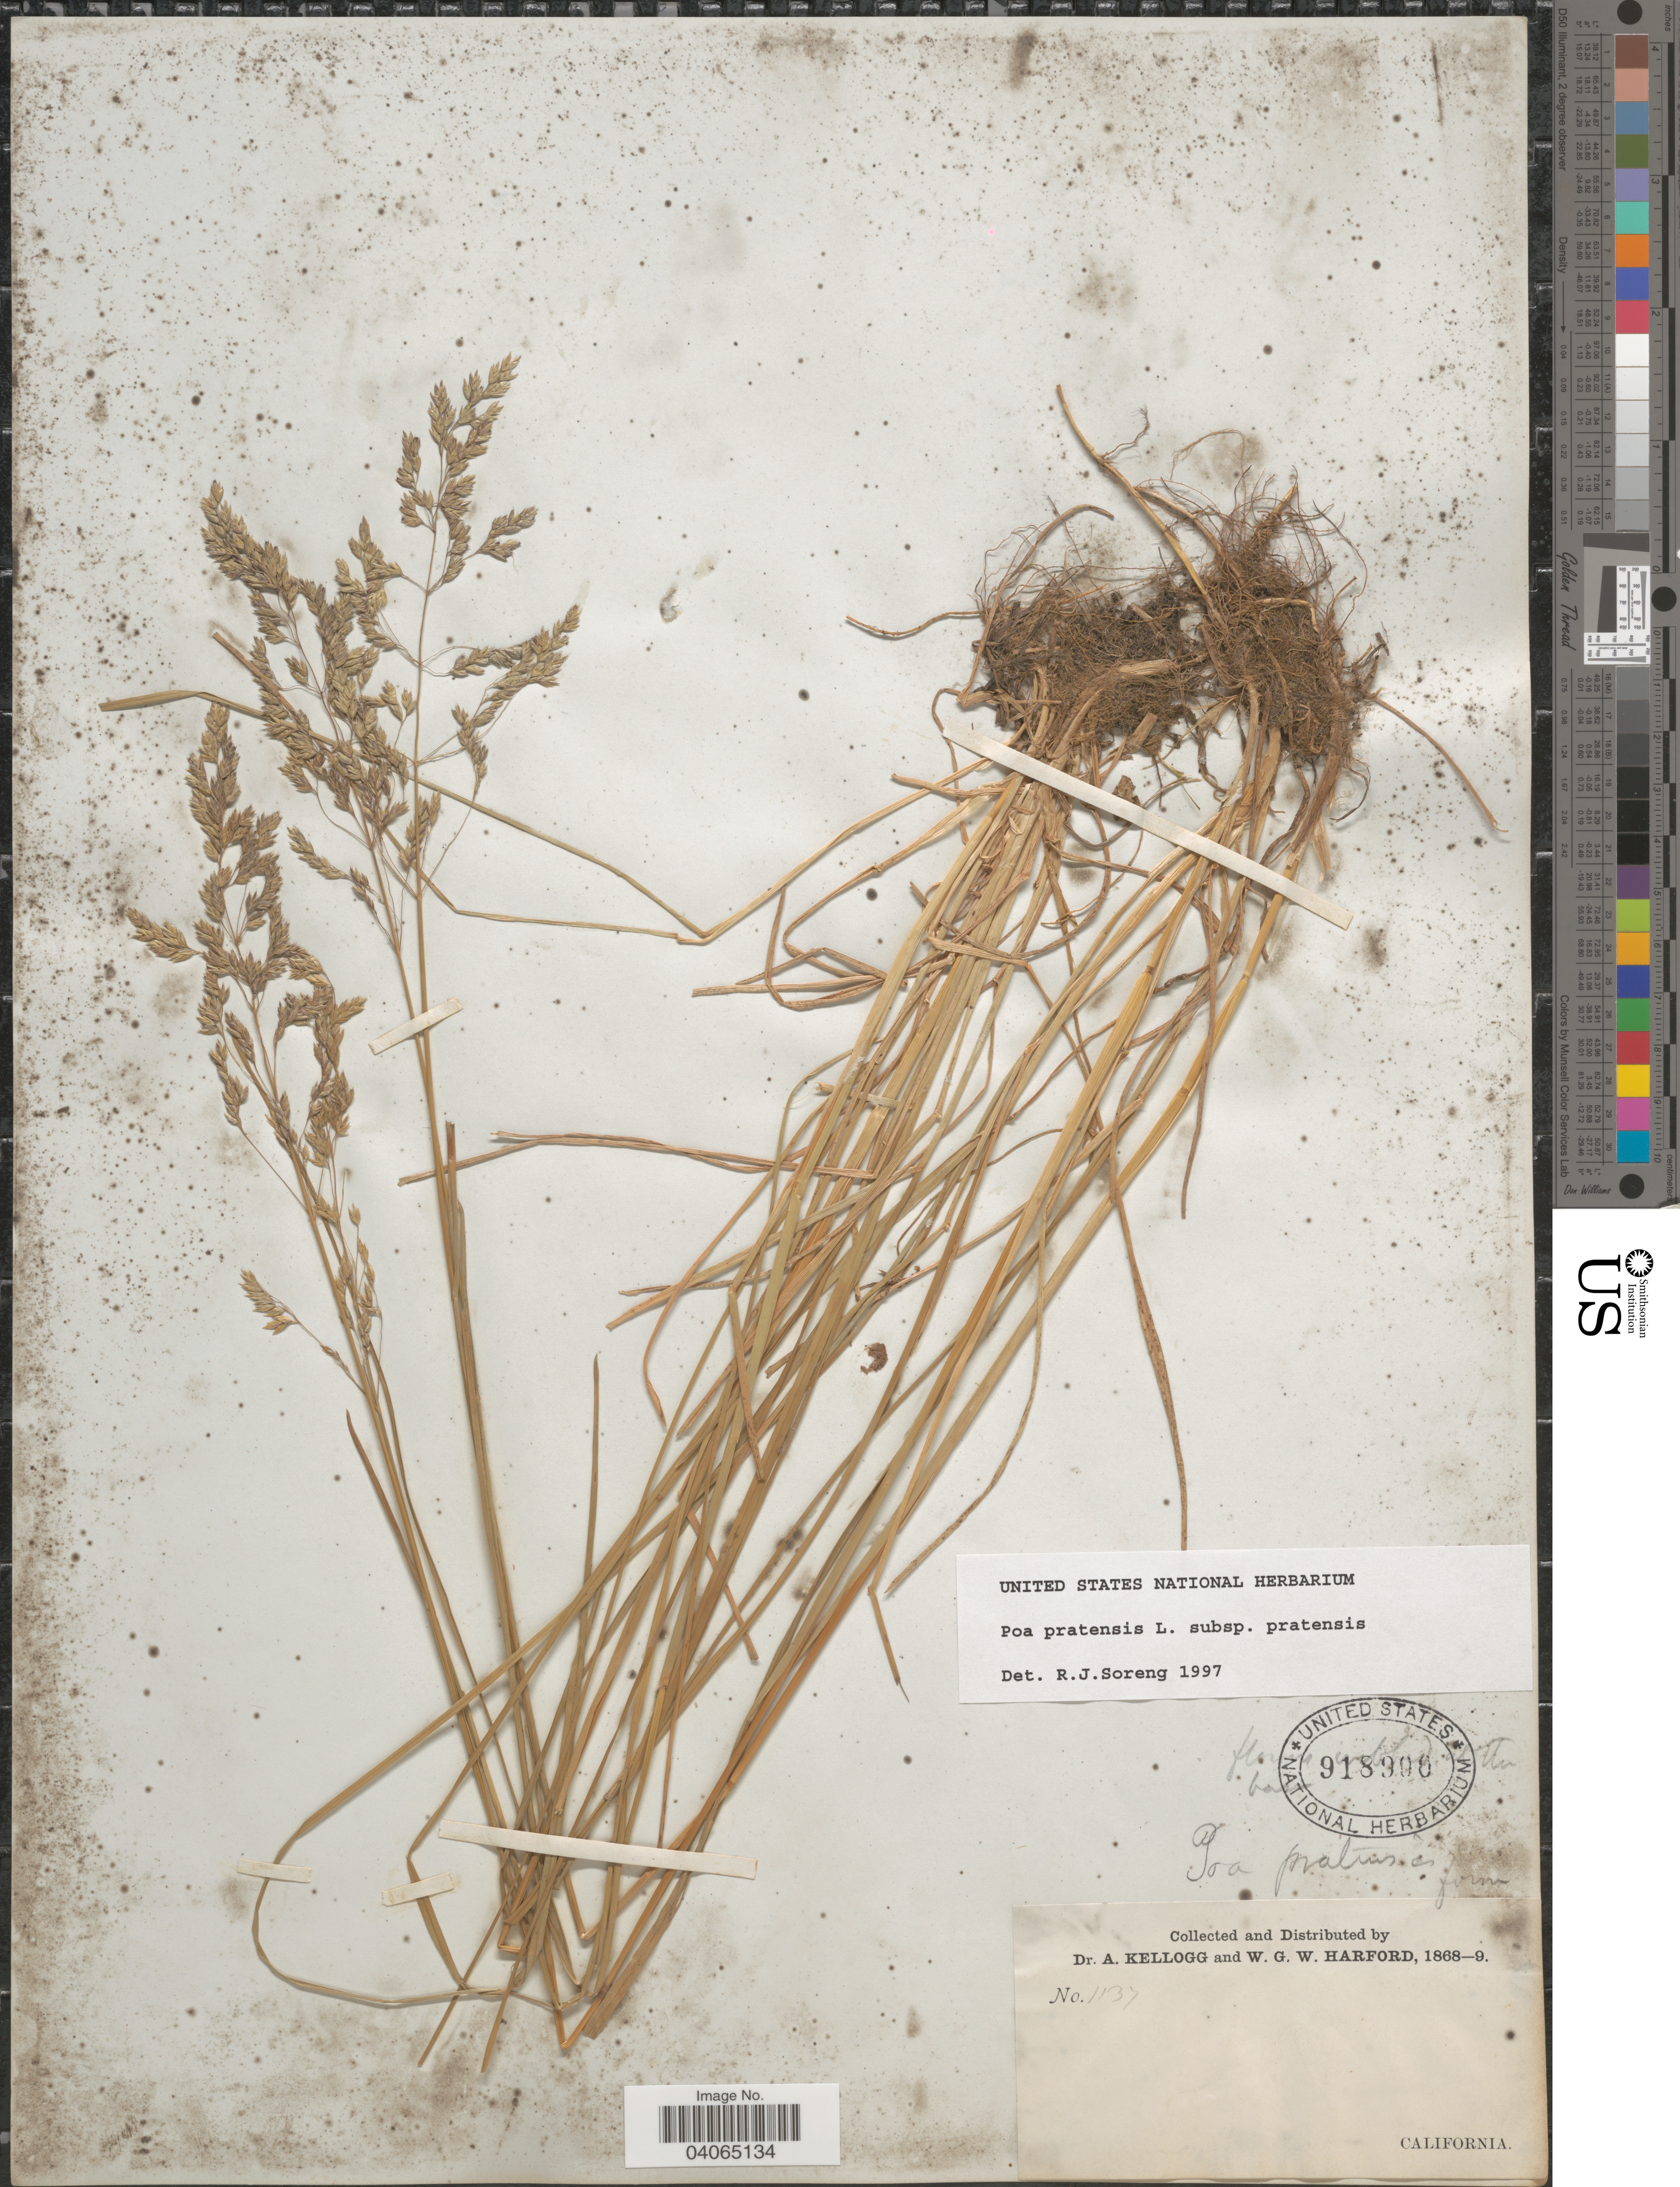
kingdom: Plantae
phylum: Tracheophyta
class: Liliopsida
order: Poales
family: Poaceae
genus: Poa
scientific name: Poa pratensis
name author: L.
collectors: A. Kellogg & W. G. W. Harford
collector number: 1137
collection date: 1868/1869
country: United States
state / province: California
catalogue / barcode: US 918900